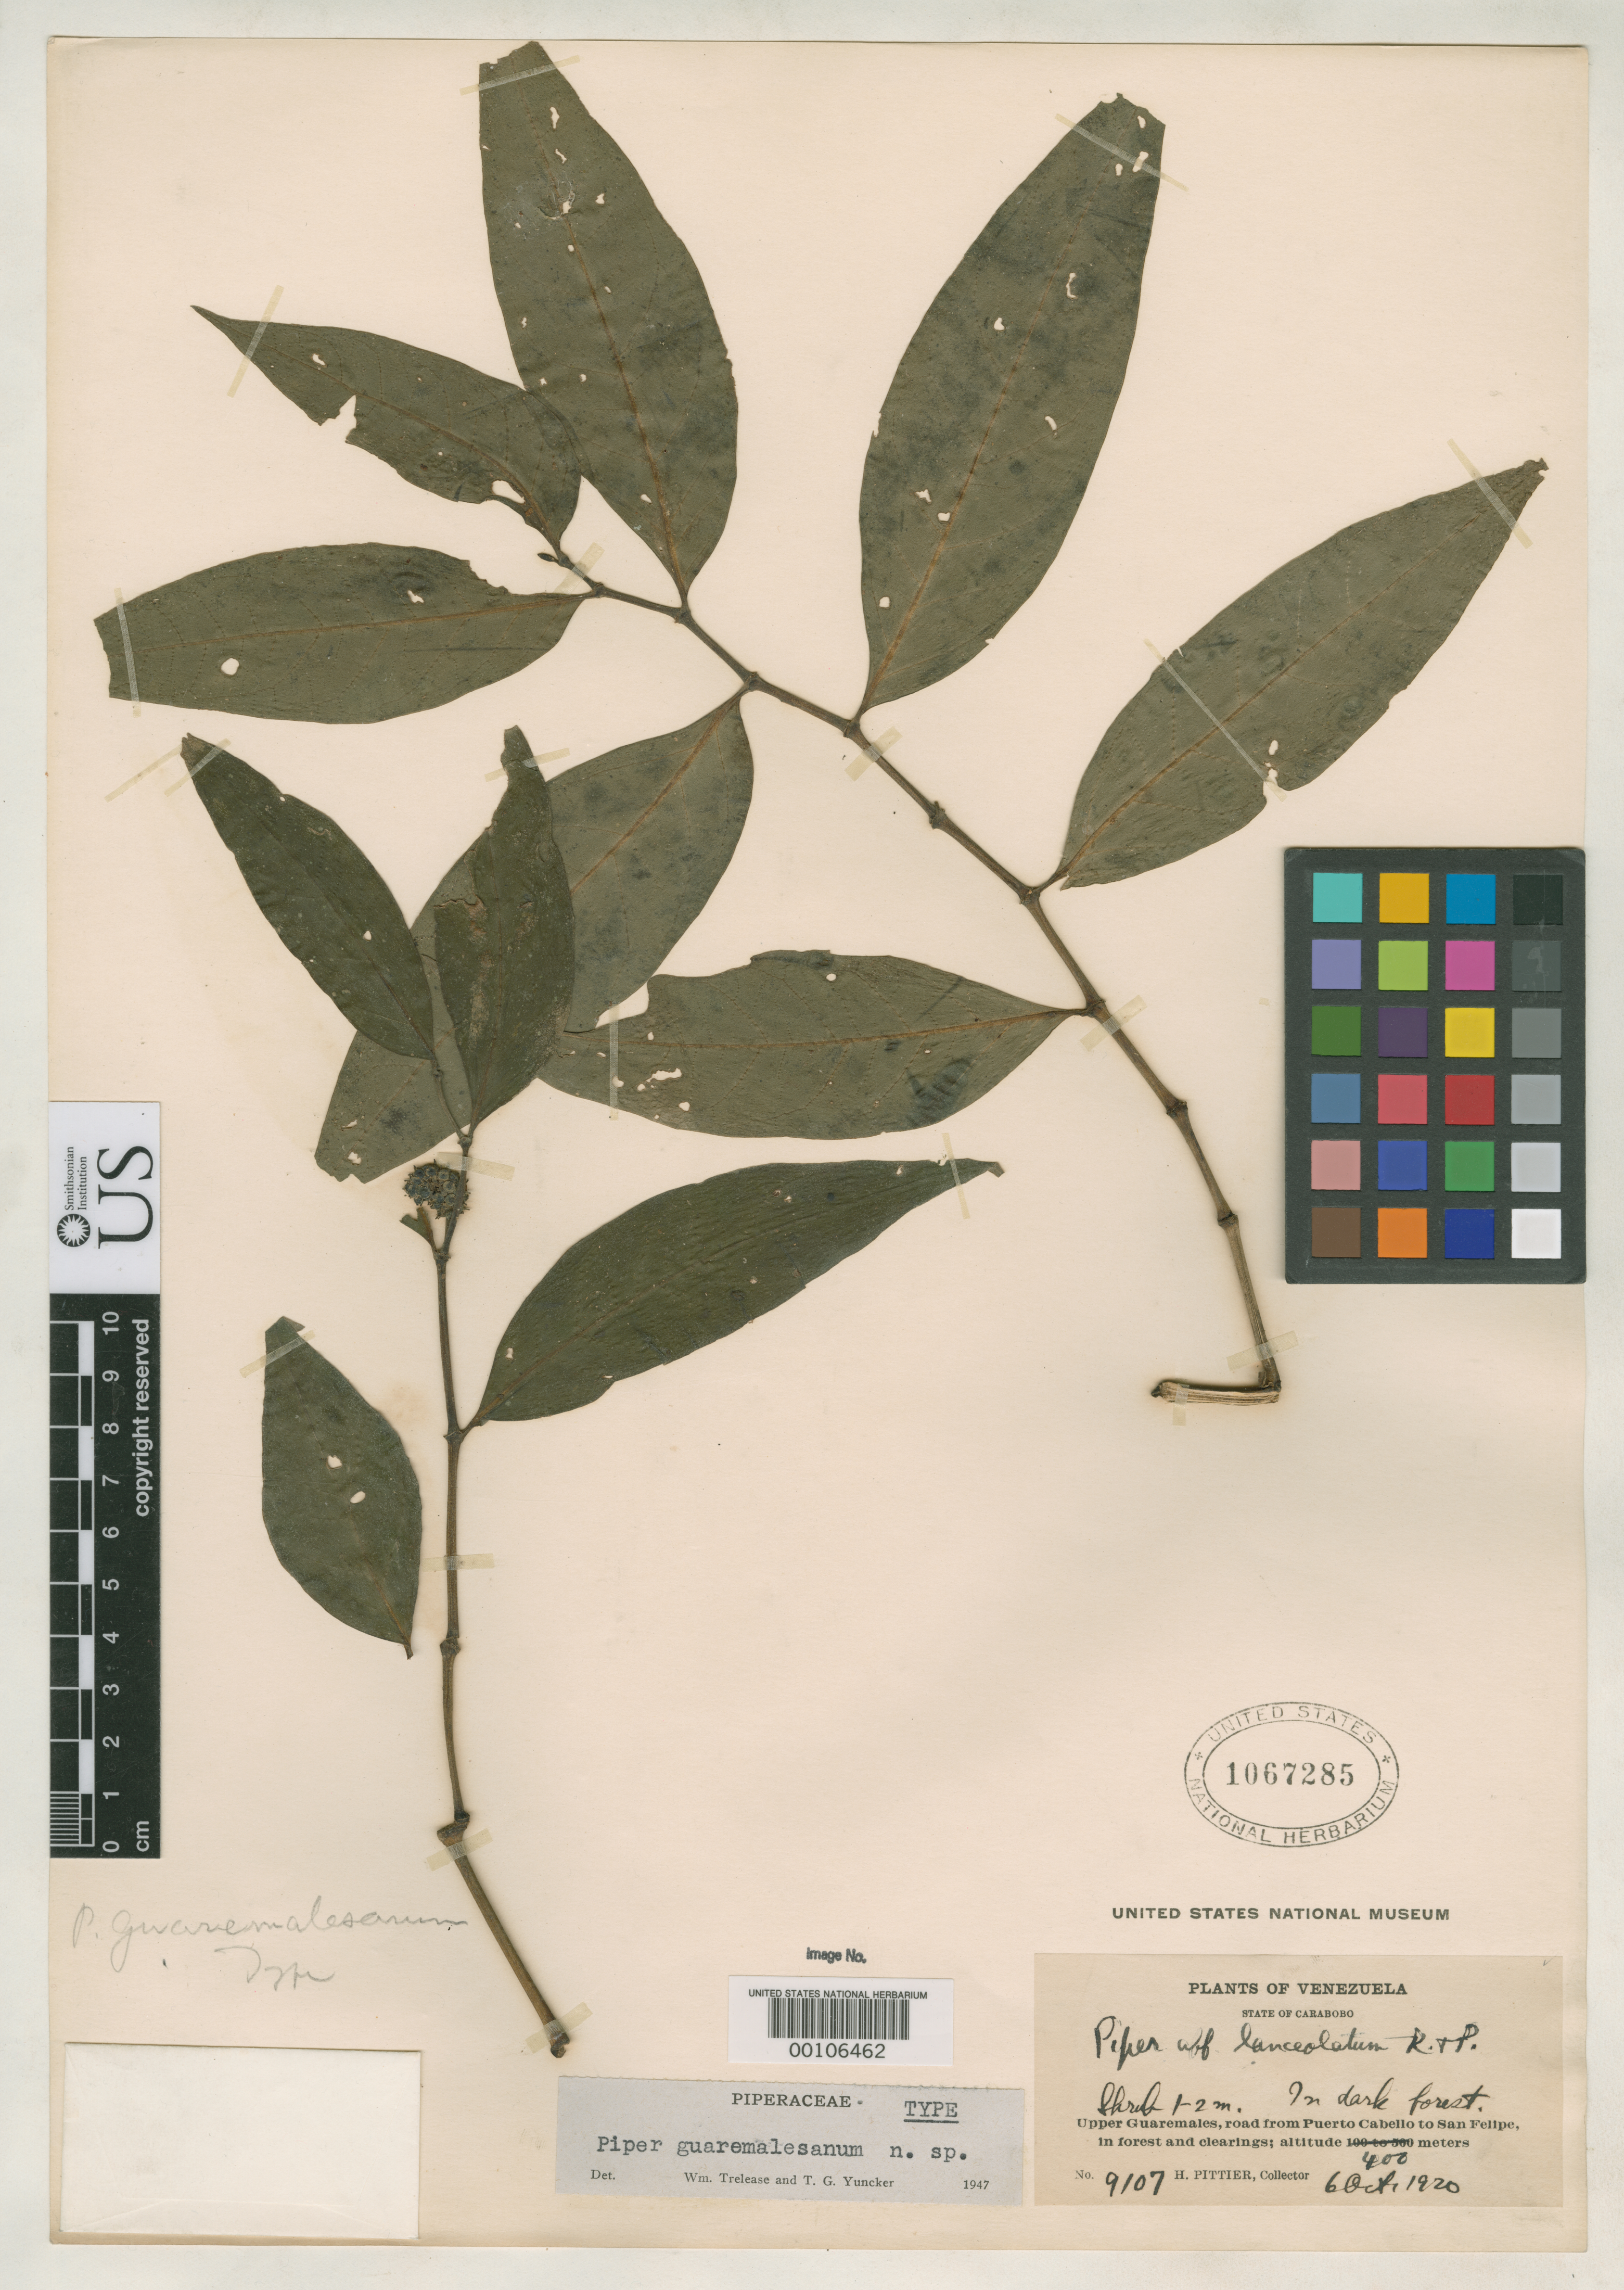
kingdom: Plantae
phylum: Tracheophyta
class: Magnoliopsida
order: Piperales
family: Piperaceae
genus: Piper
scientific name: Piper guaremalesanum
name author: Trel. & Yunck.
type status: Holotype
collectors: H. F. Pittier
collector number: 9107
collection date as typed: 06 Oct 1920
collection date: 1920-10-06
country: Venezuela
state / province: Carabobo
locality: Upper Guaremales between Puerto Cabello and San Felipe.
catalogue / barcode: US 1067285